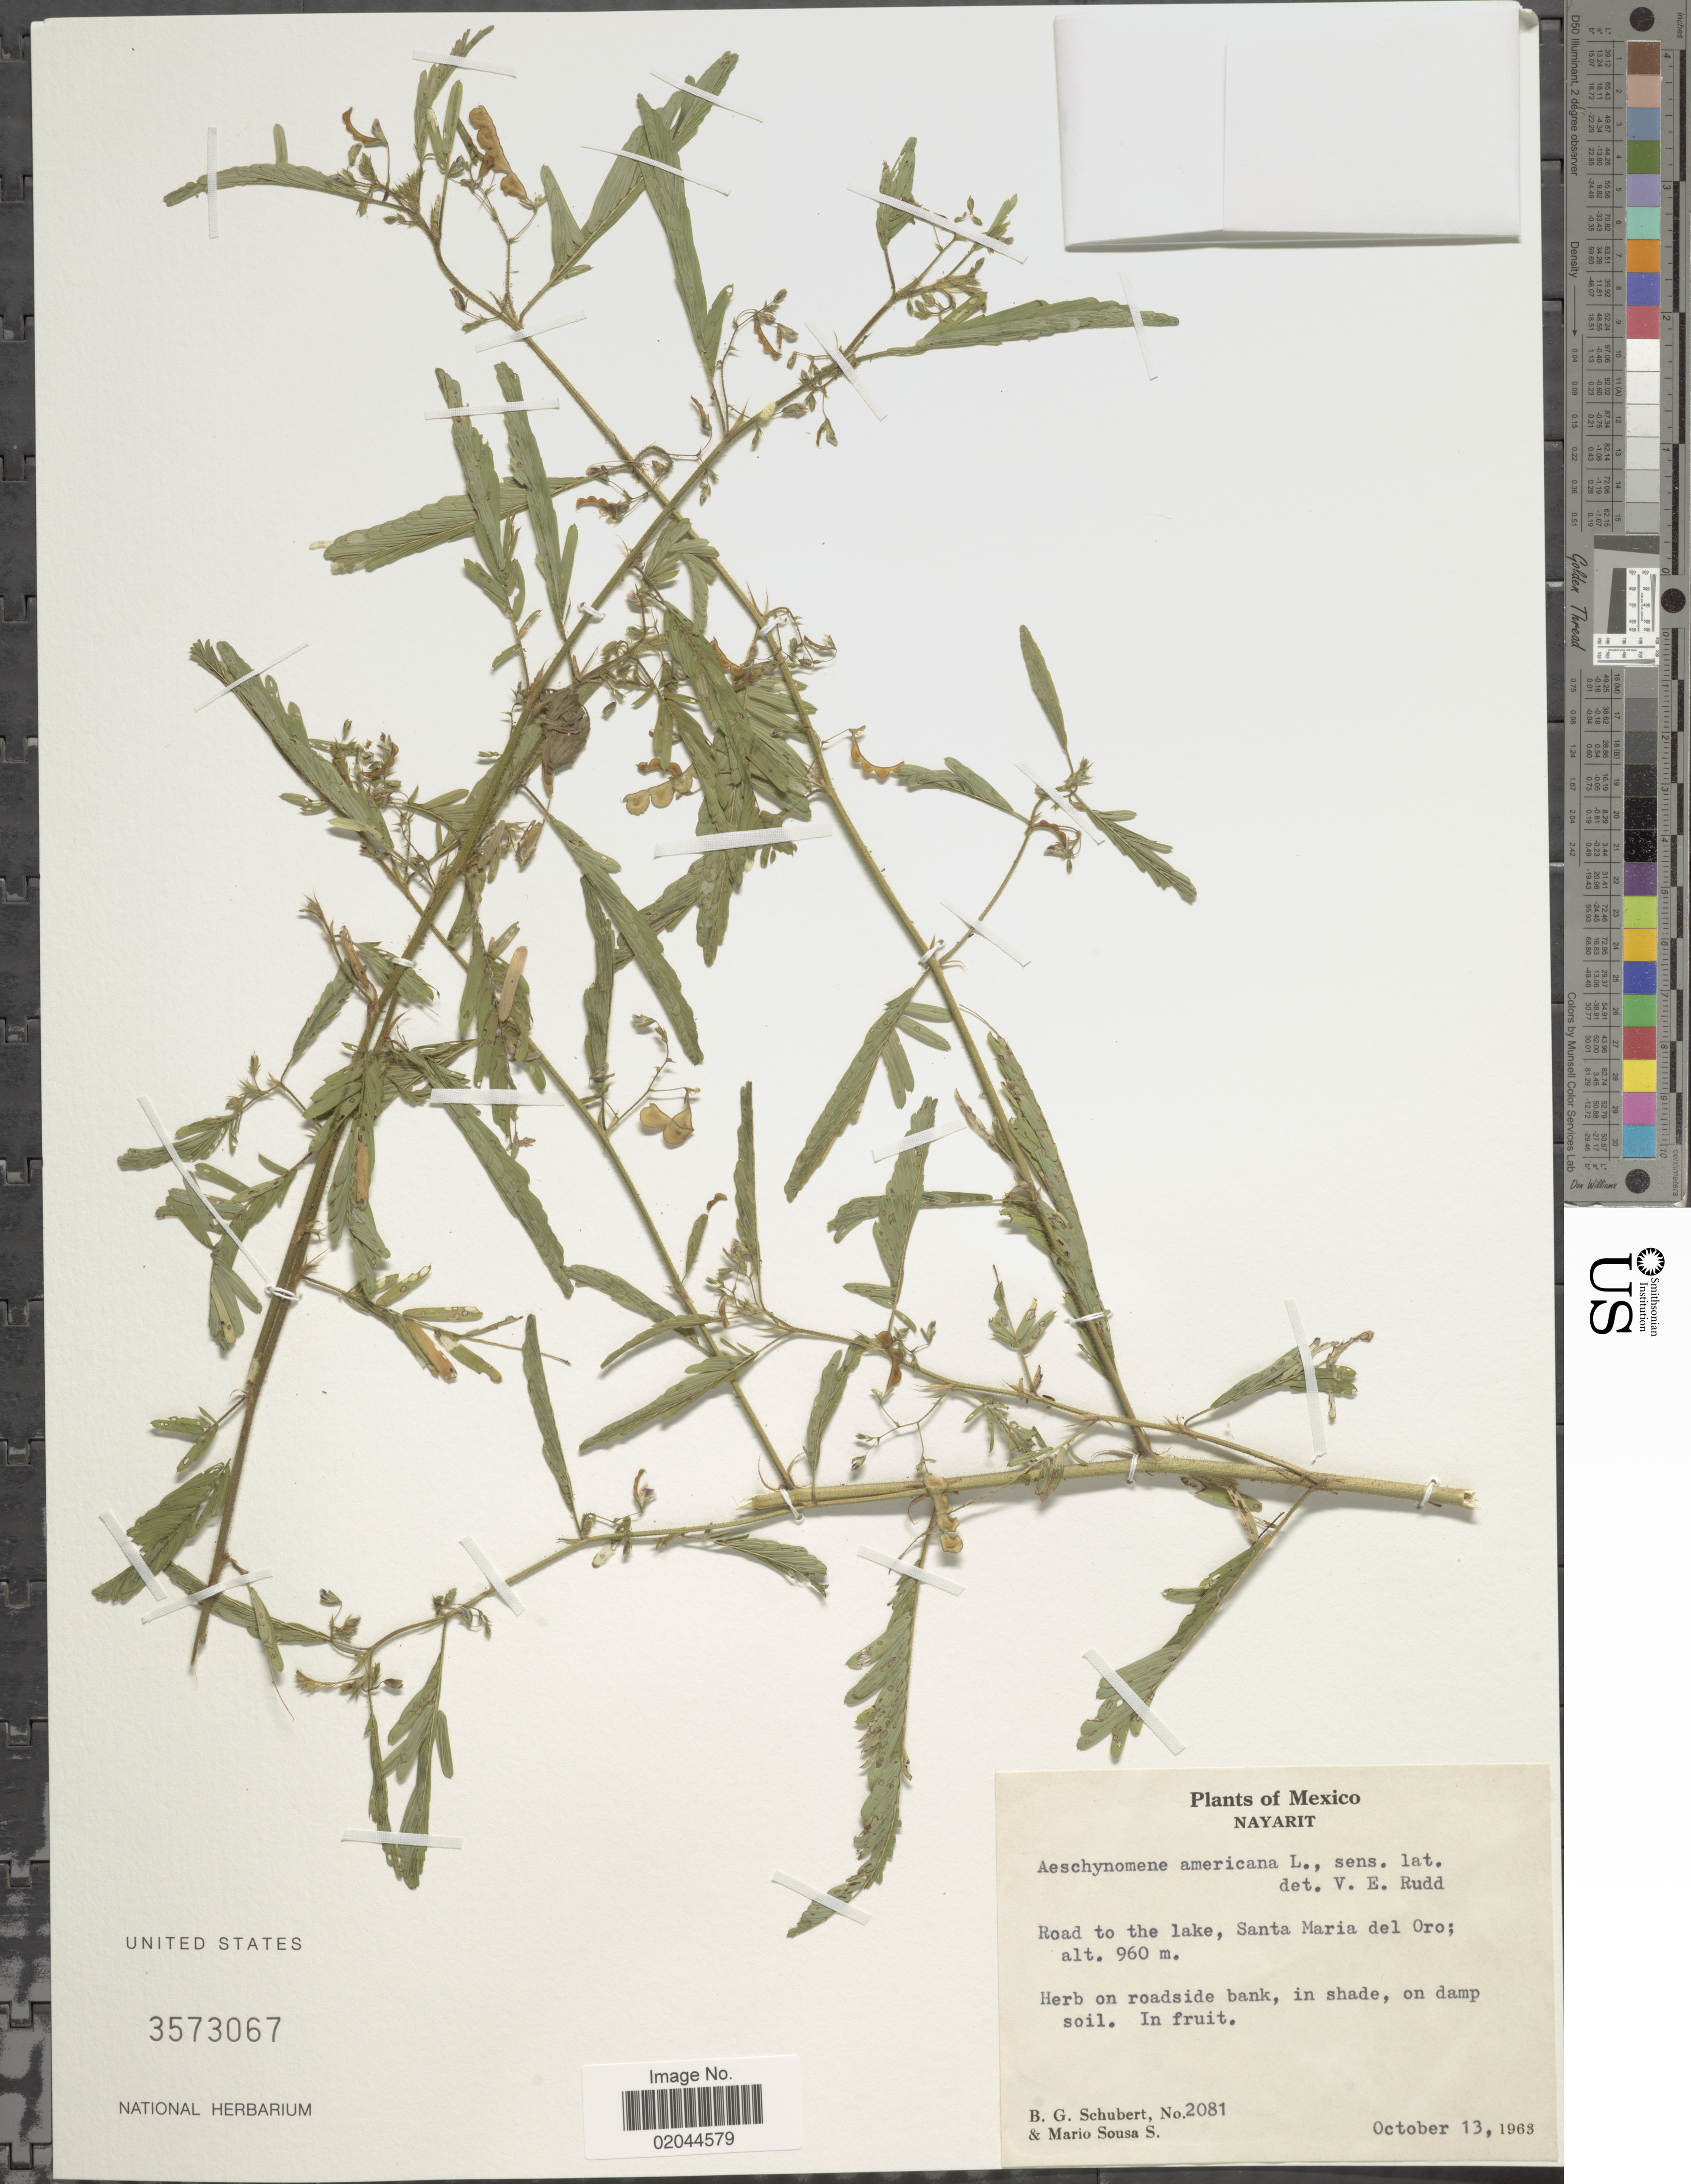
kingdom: Plantae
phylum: Tracheophyta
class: Magnoliopsida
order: Fabales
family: Fabaceae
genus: Aeschynomene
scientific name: Aeschynomene americana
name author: L.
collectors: B. Schubert & M. Sousa S.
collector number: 2081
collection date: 1963-10-13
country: Mexico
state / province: Nayarit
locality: Road to the Lake, Santa Maria del Oroa; on roadside bank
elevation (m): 960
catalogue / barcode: US 3573067